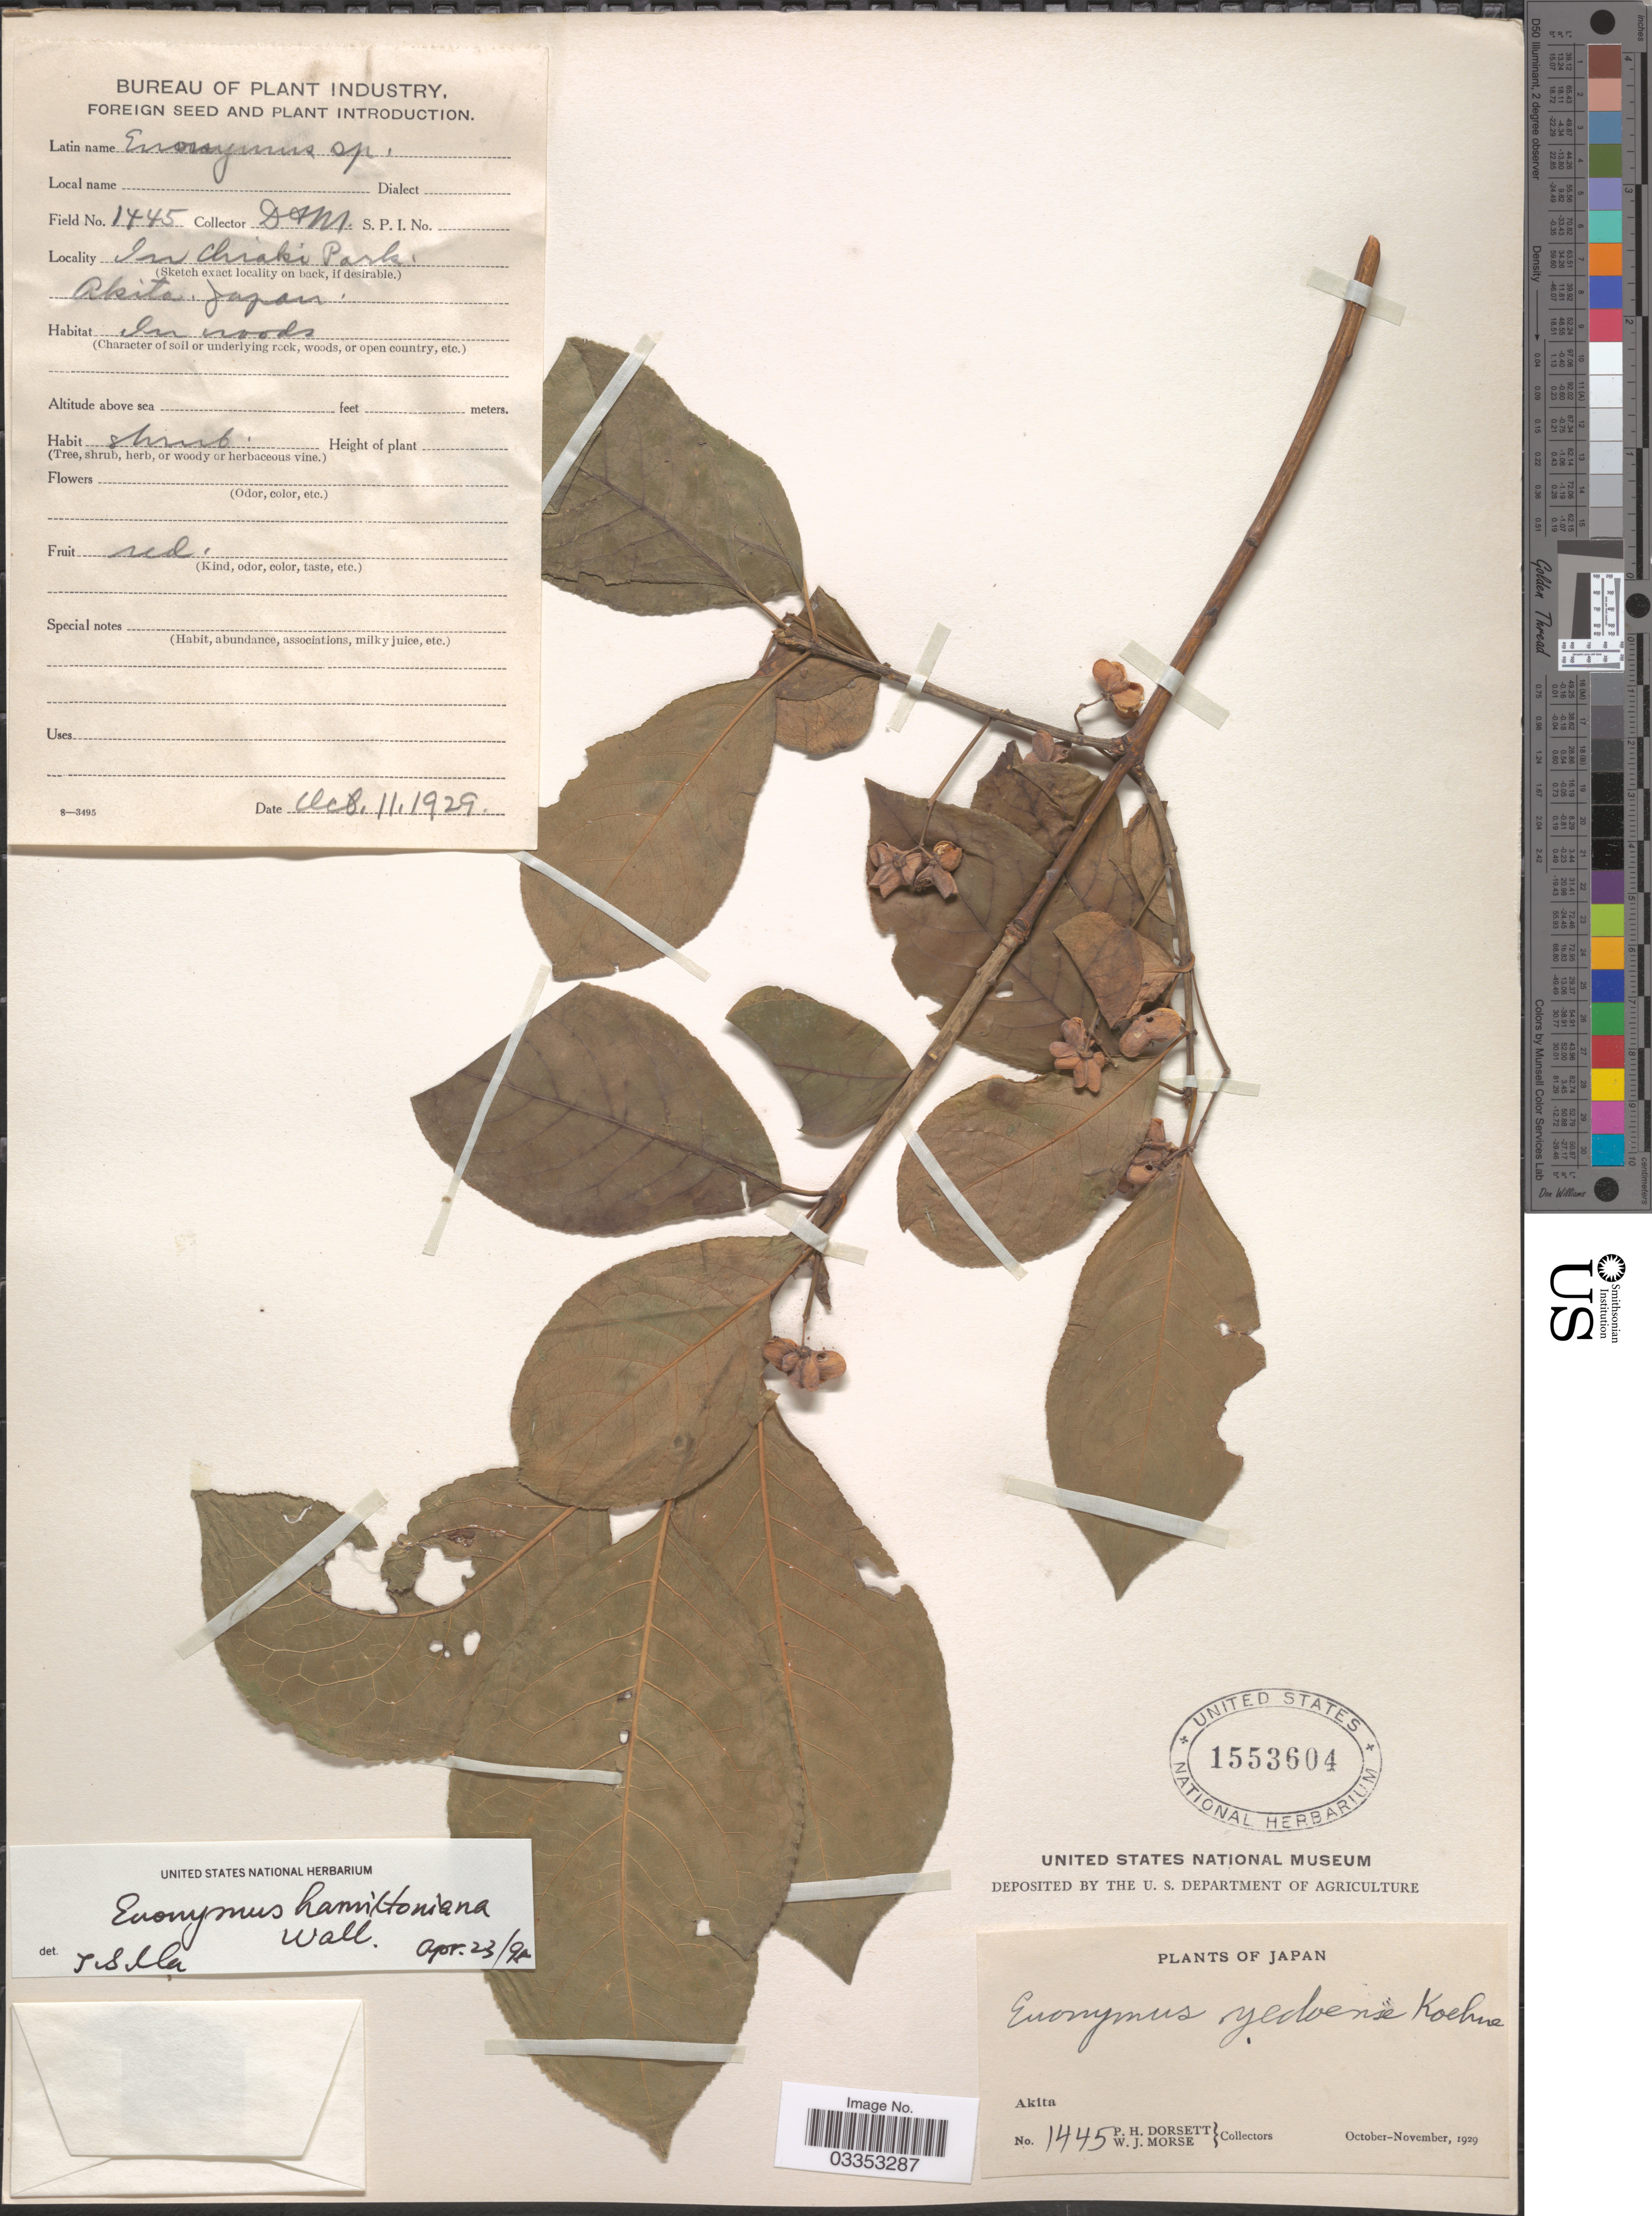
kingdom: Plantae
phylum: Tracheophyta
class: Magnoliopsida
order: Celastrales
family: Celastraceae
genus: Euonymus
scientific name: Euonymus hamiltonianus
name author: Wall.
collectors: P. H. Dorsett & W. J. Morse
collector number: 1445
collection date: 1929-10-11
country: Japan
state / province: Akita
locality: In Chiaki Park.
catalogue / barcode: US 1553604